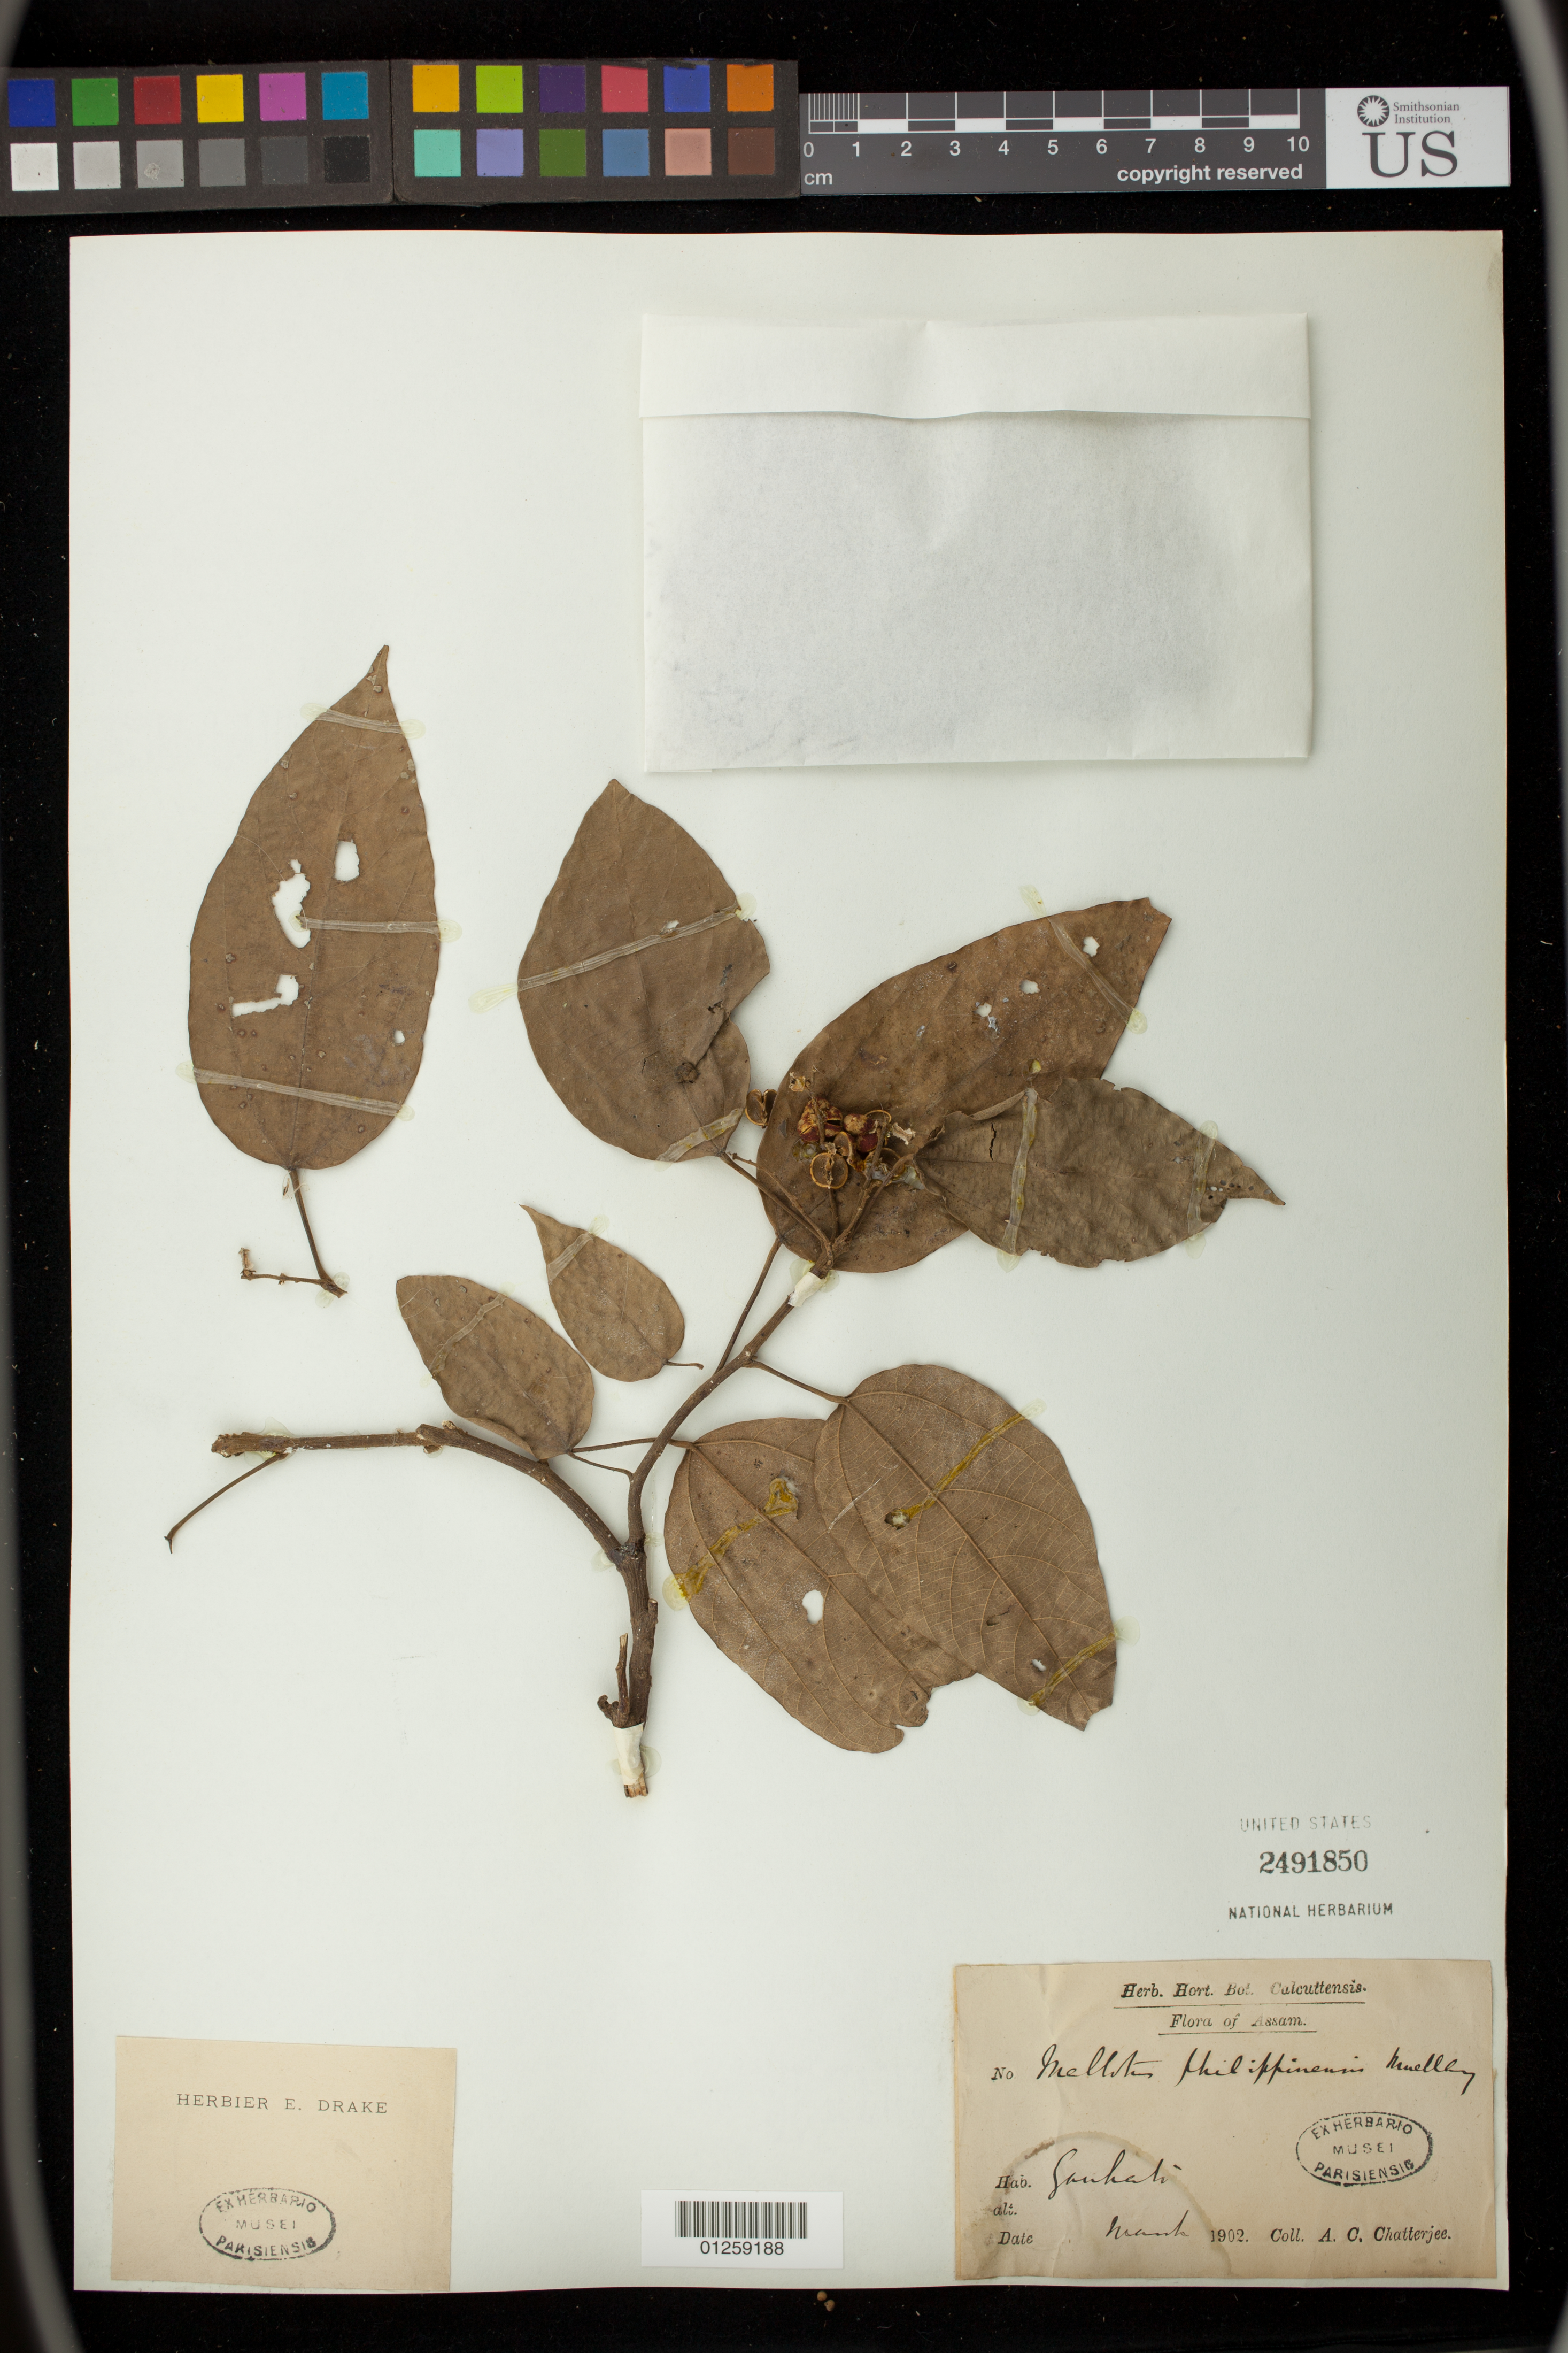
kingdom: Plantae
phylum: Tracheophyta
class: Magnoliopsida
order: Malpighiales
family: Euphorbiaceae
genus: Mallotus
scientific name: Mallotus philippensis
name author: (Lam.) Müll. Arg.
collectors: A. Chatterjee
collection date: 1902-03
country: India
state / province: Assam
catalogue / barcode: US 2491850